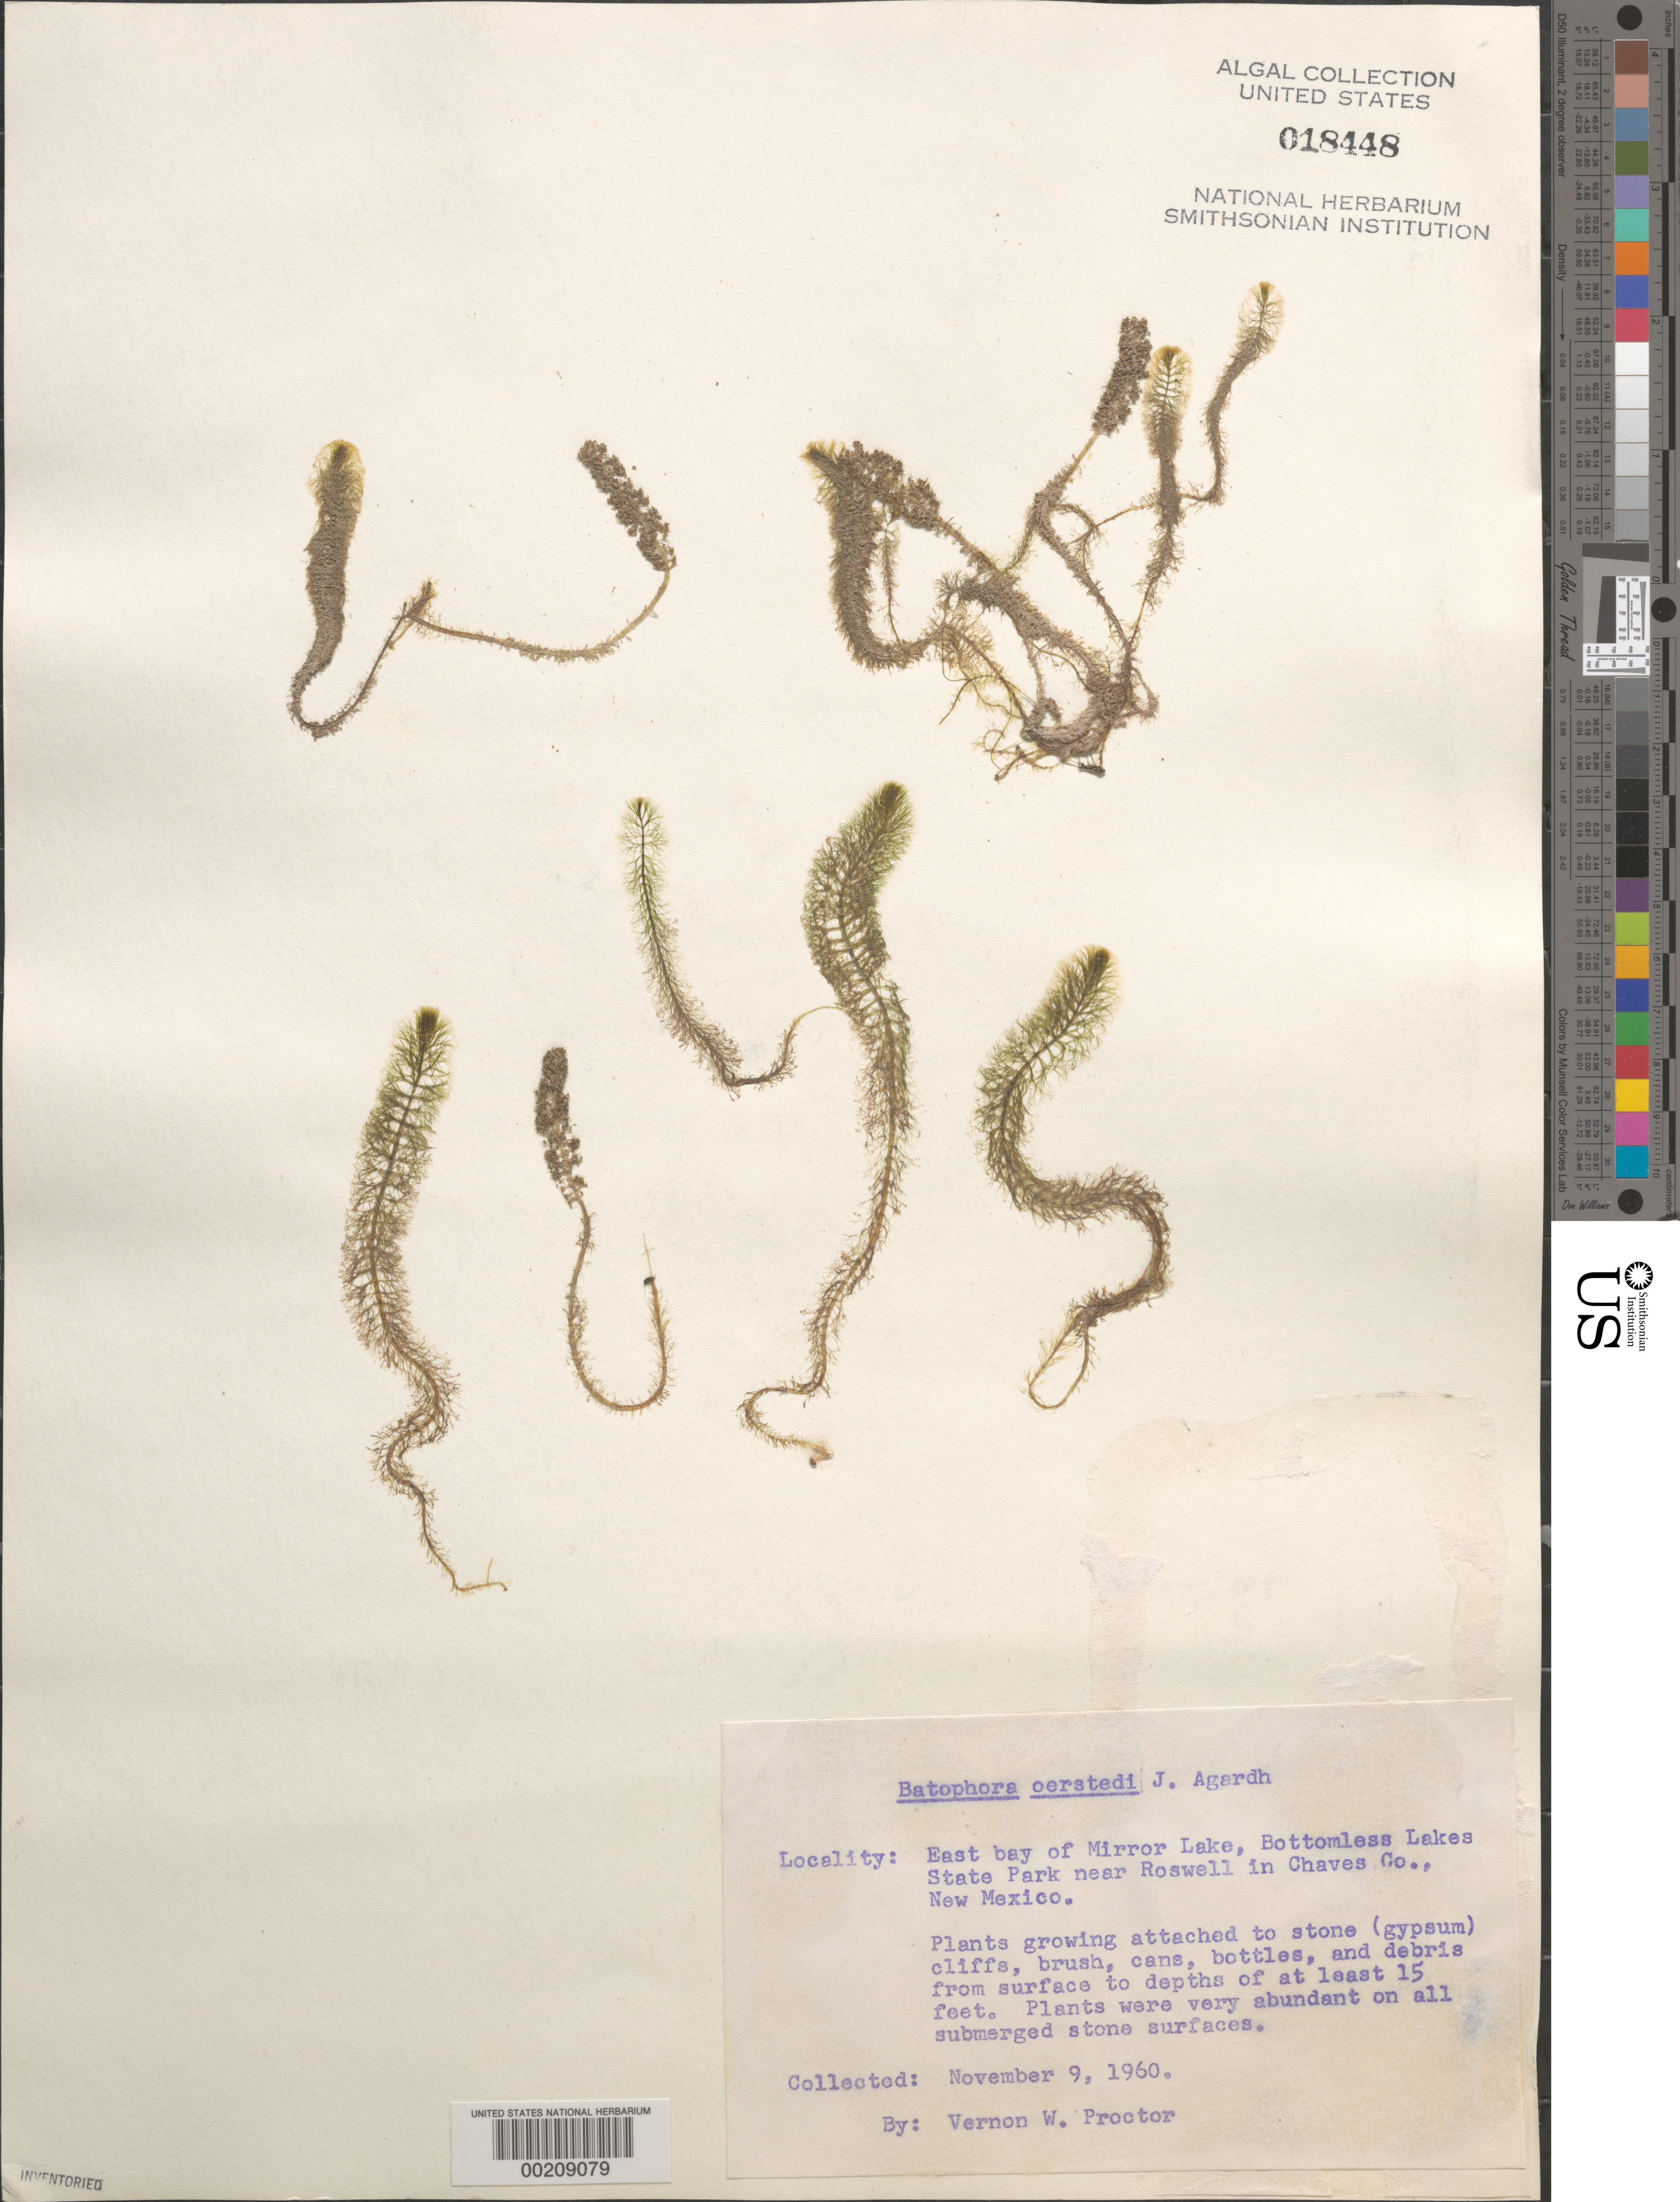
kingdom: Plantae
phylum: Chlorophyta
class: Ulvophyceae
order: Dasycladales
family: Dasycladaceae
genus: Batophora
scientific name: Batophora oerstedii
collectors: V. Proctor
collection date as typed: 09 Nov 1960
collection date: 1960-11-09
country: United States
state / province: New Mexico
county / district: Chaves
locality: Mirror Lake's east bay, Bottomless Lakes State Park near Roswell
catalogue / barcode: US 18448